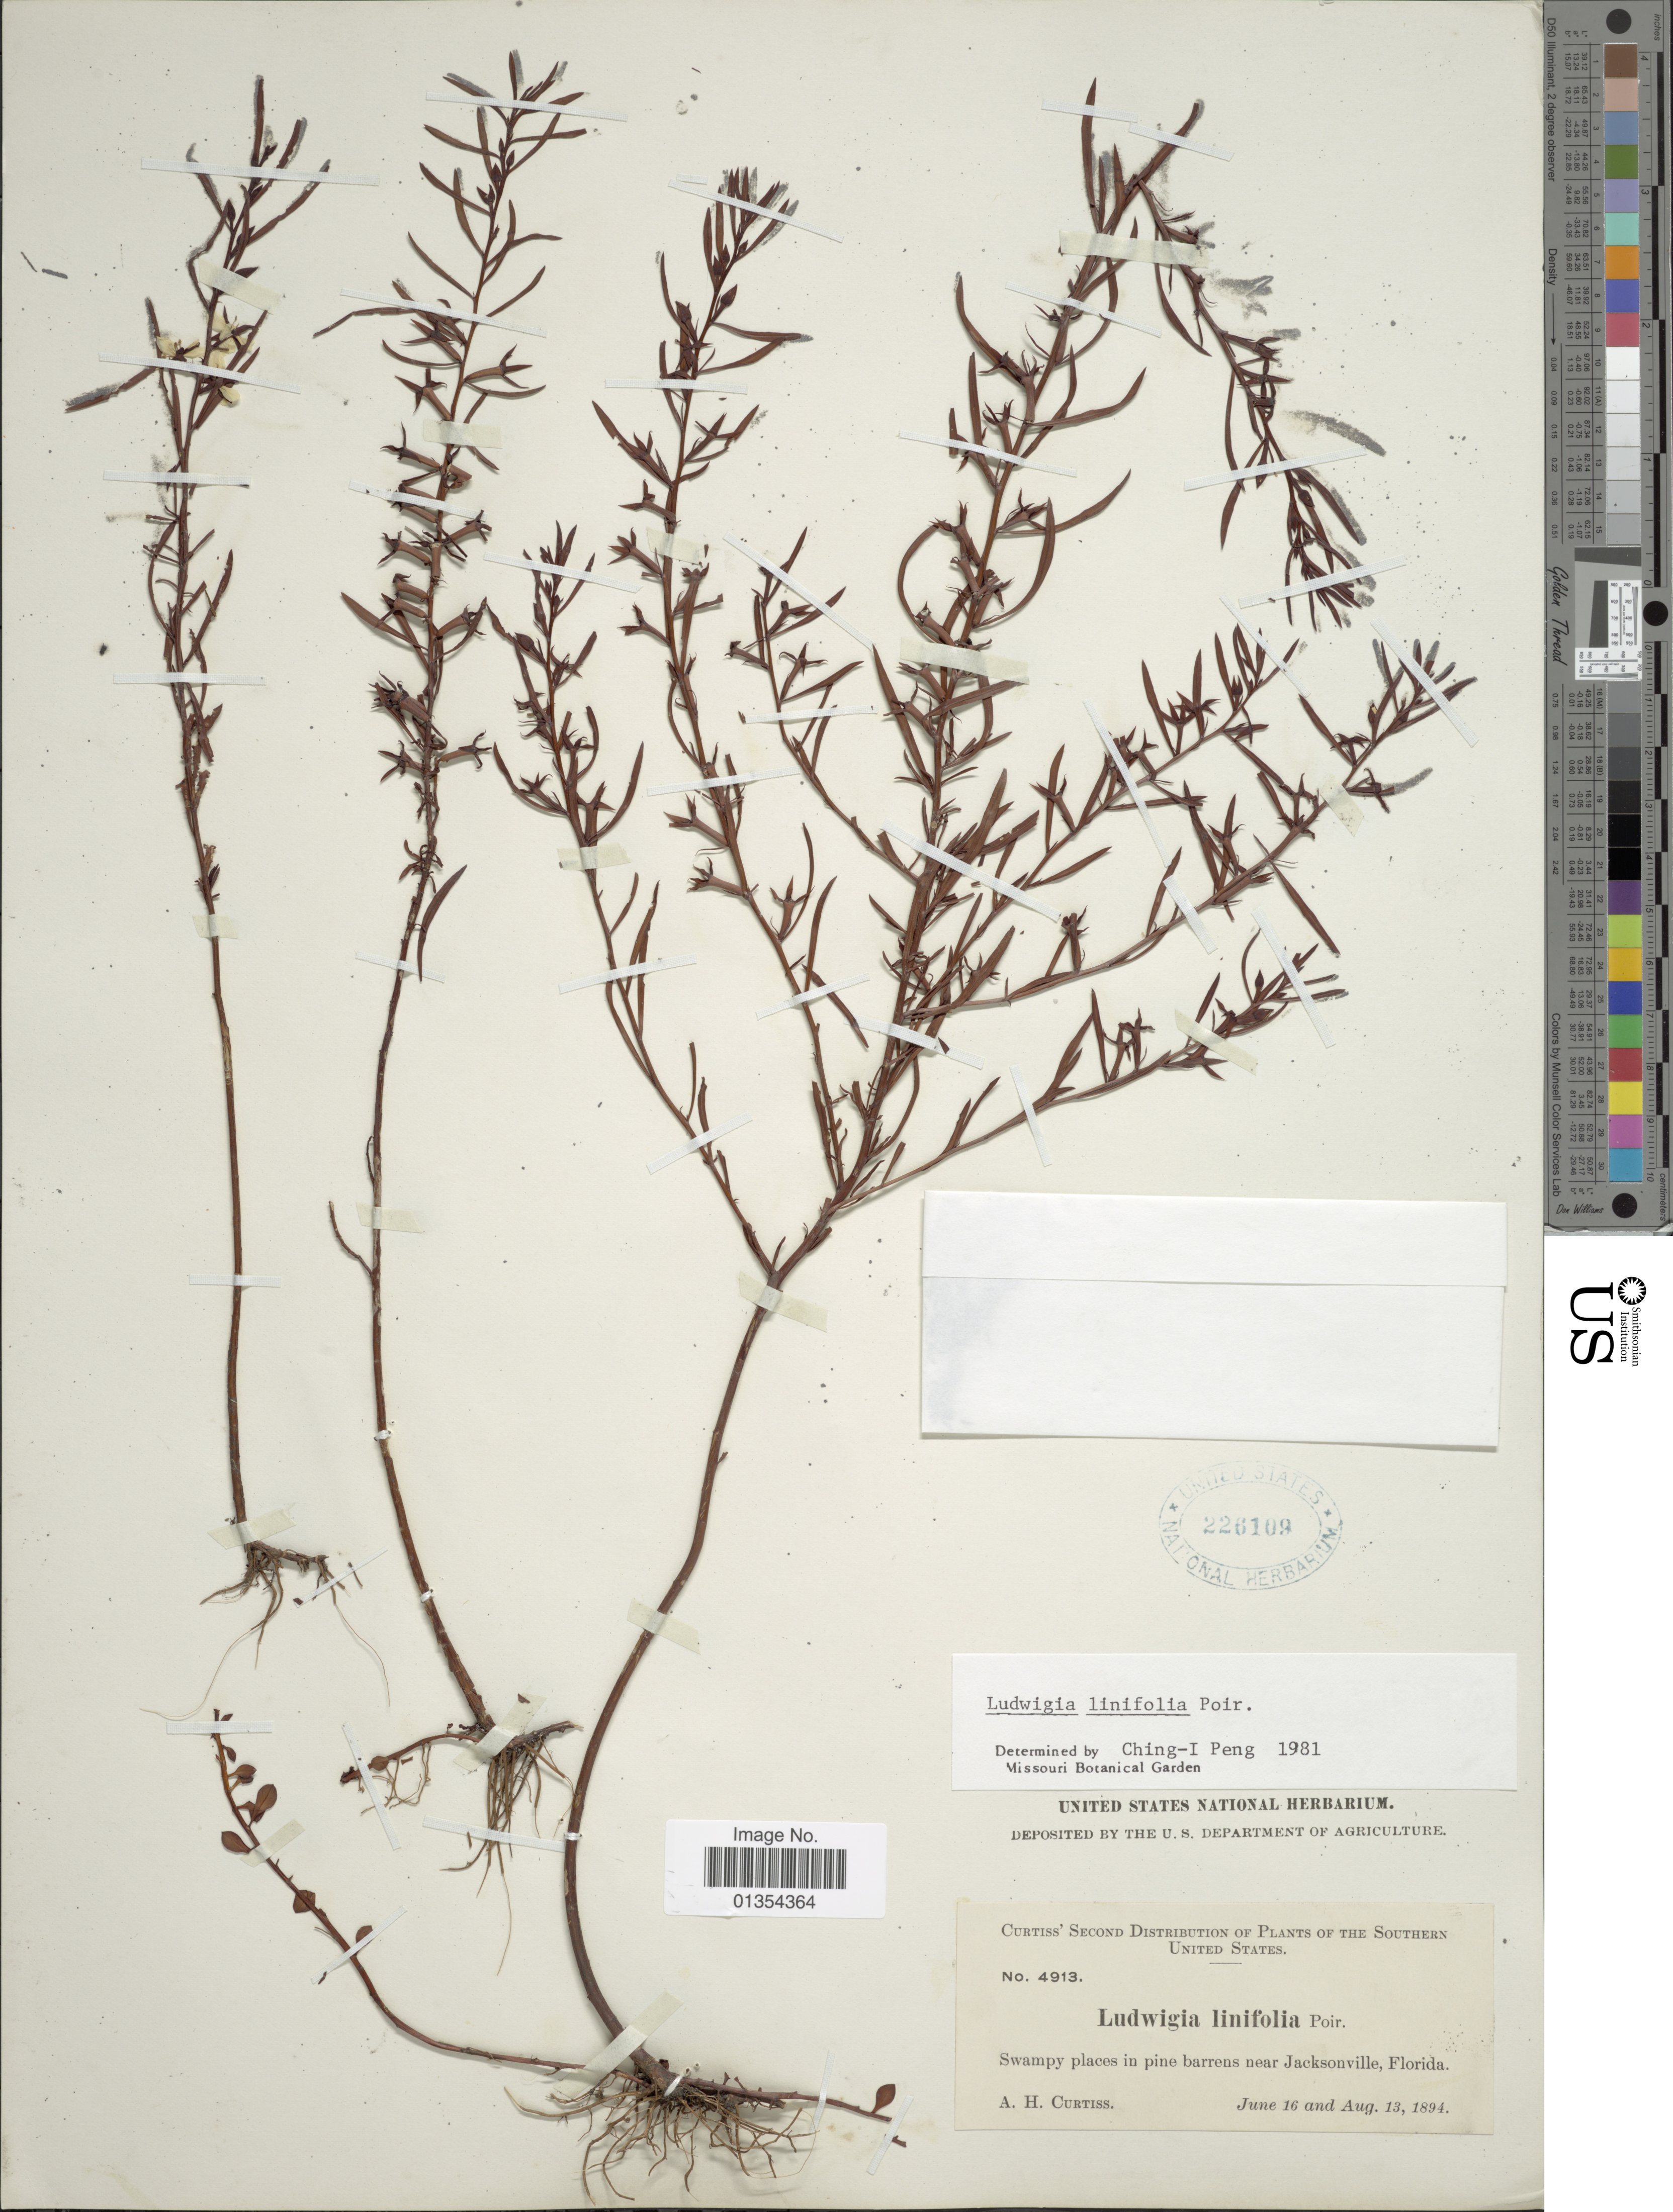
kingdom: Plantae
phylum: Tracheophyta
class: Magnoliopsida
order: Myrtales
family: Onagraceae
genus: Ludwigia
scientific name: Ludwigia linifolia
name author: Poir.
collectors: A. H. Curtiss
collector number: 4913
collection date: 1894-06-16/1894-08-13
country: United States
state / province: Florida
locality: Swampy places in pine barrens near Jacksonville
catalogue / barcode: US 226109